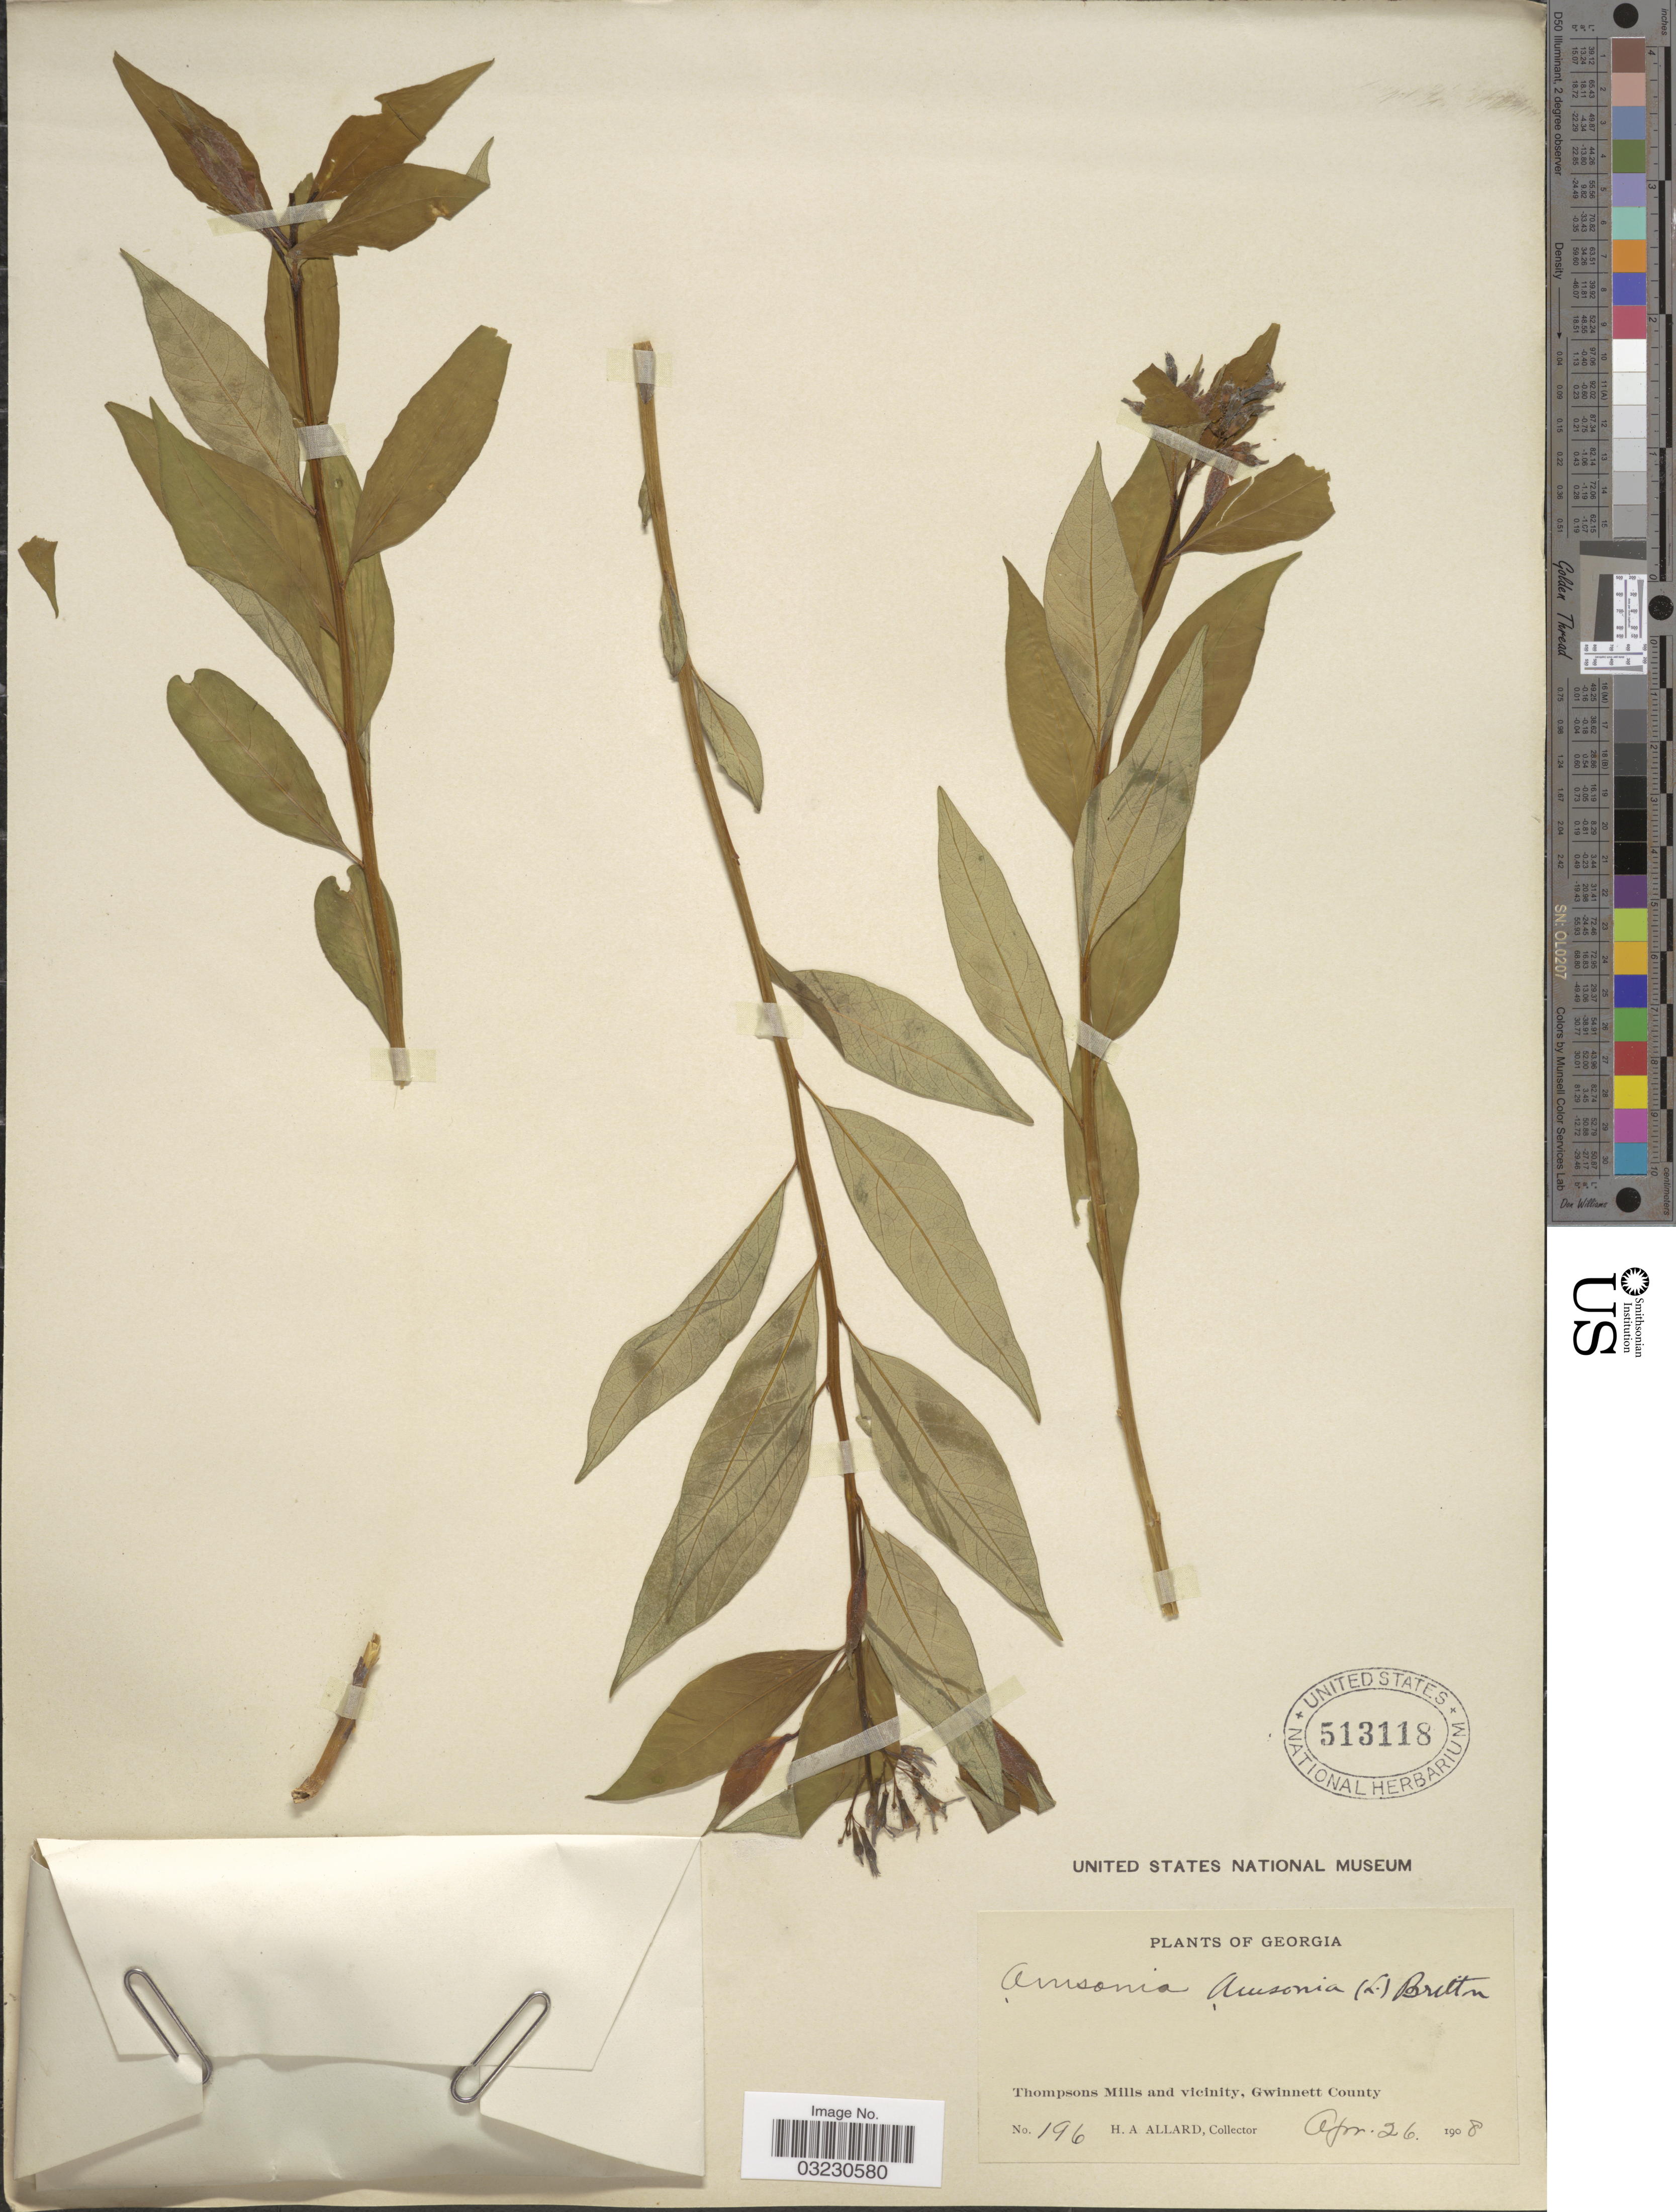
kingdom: Plantae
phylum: Tracheophyta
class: Magnoliopsida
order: Gentianales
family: Apocynaceae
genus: Amsonia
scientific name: Amsonia tabernaemontana var. salicifolia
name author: (Pursh) Woodson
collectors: H. A. Allard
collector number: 196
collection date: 1908-04-26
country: United States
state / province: Georgia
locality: Thompsons Mills and vicinity, Gwinnett County.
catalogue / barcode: US 513118